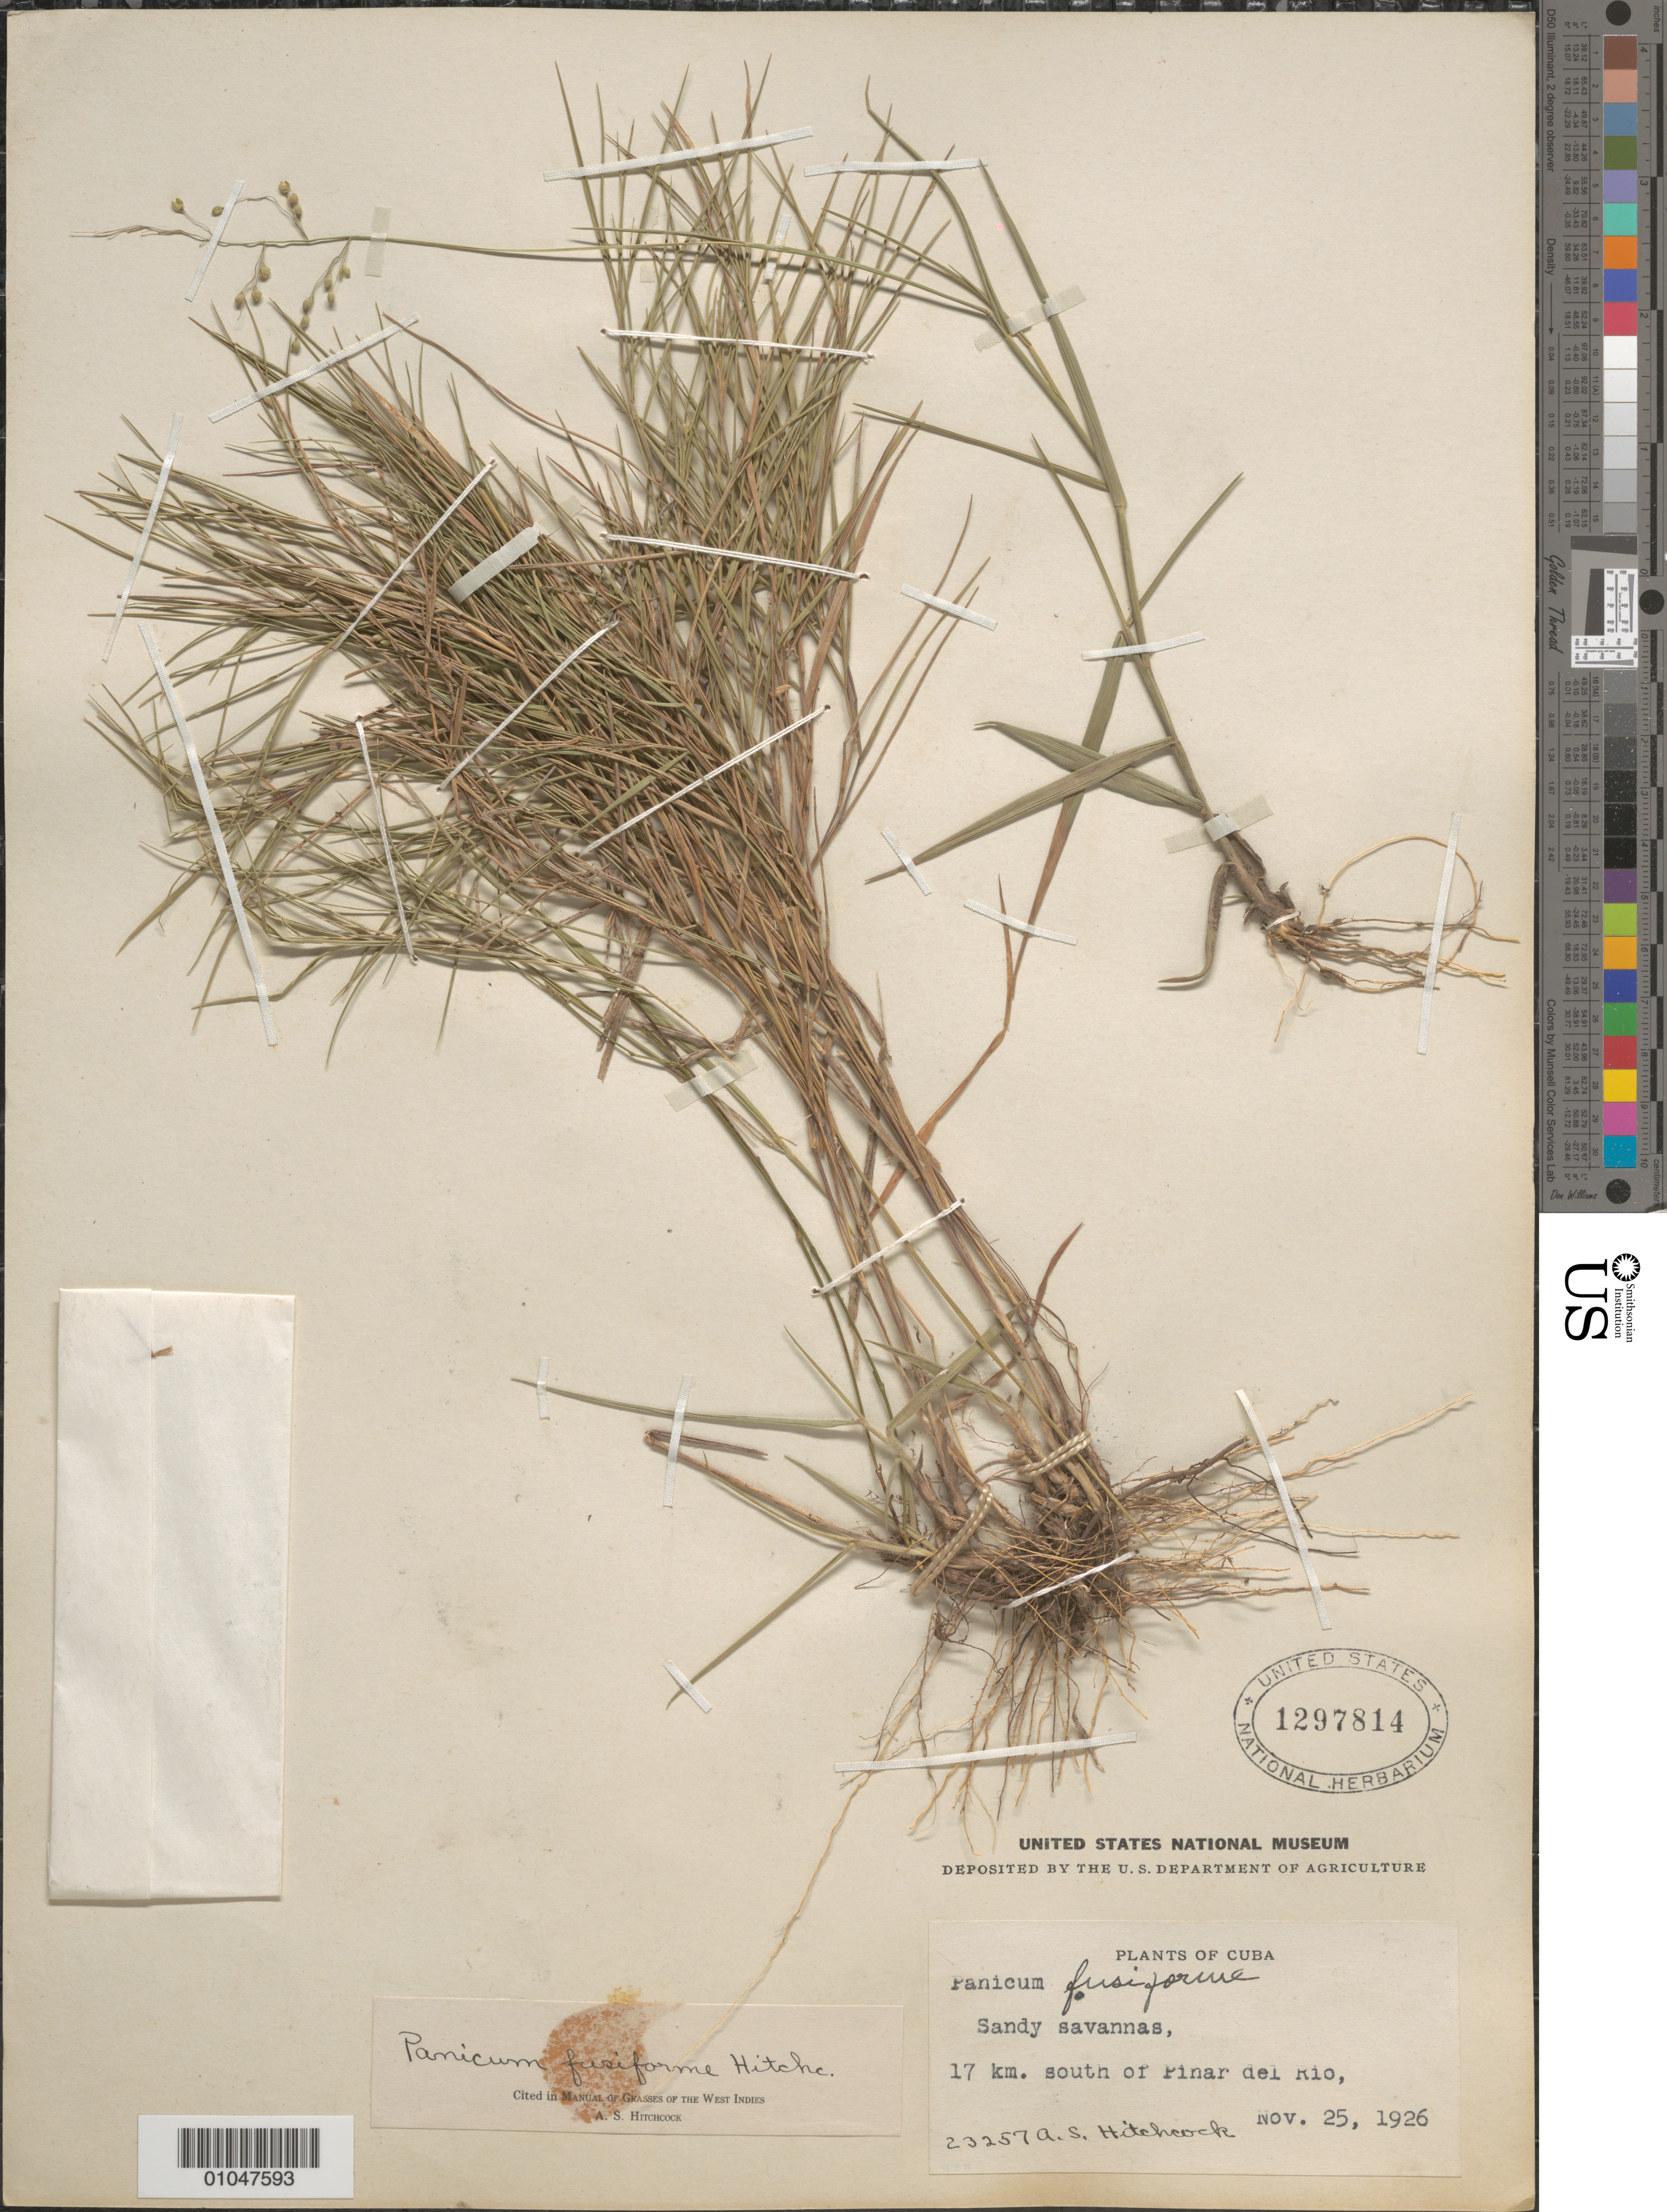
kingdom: Plantae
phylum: Tracheophyta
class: Liliopsida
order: Poales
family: Poaceae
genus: Panicum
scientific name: Panicum fusiforme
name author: Hitchc.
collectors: A. S. Hitchcock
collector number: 23257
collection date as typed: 25 Nov 1926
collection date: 1926-11-25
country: Cuba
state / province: Pinar del Rio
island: Cuba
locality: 17 km S of Pinar del Rio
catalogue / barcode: US 1297814